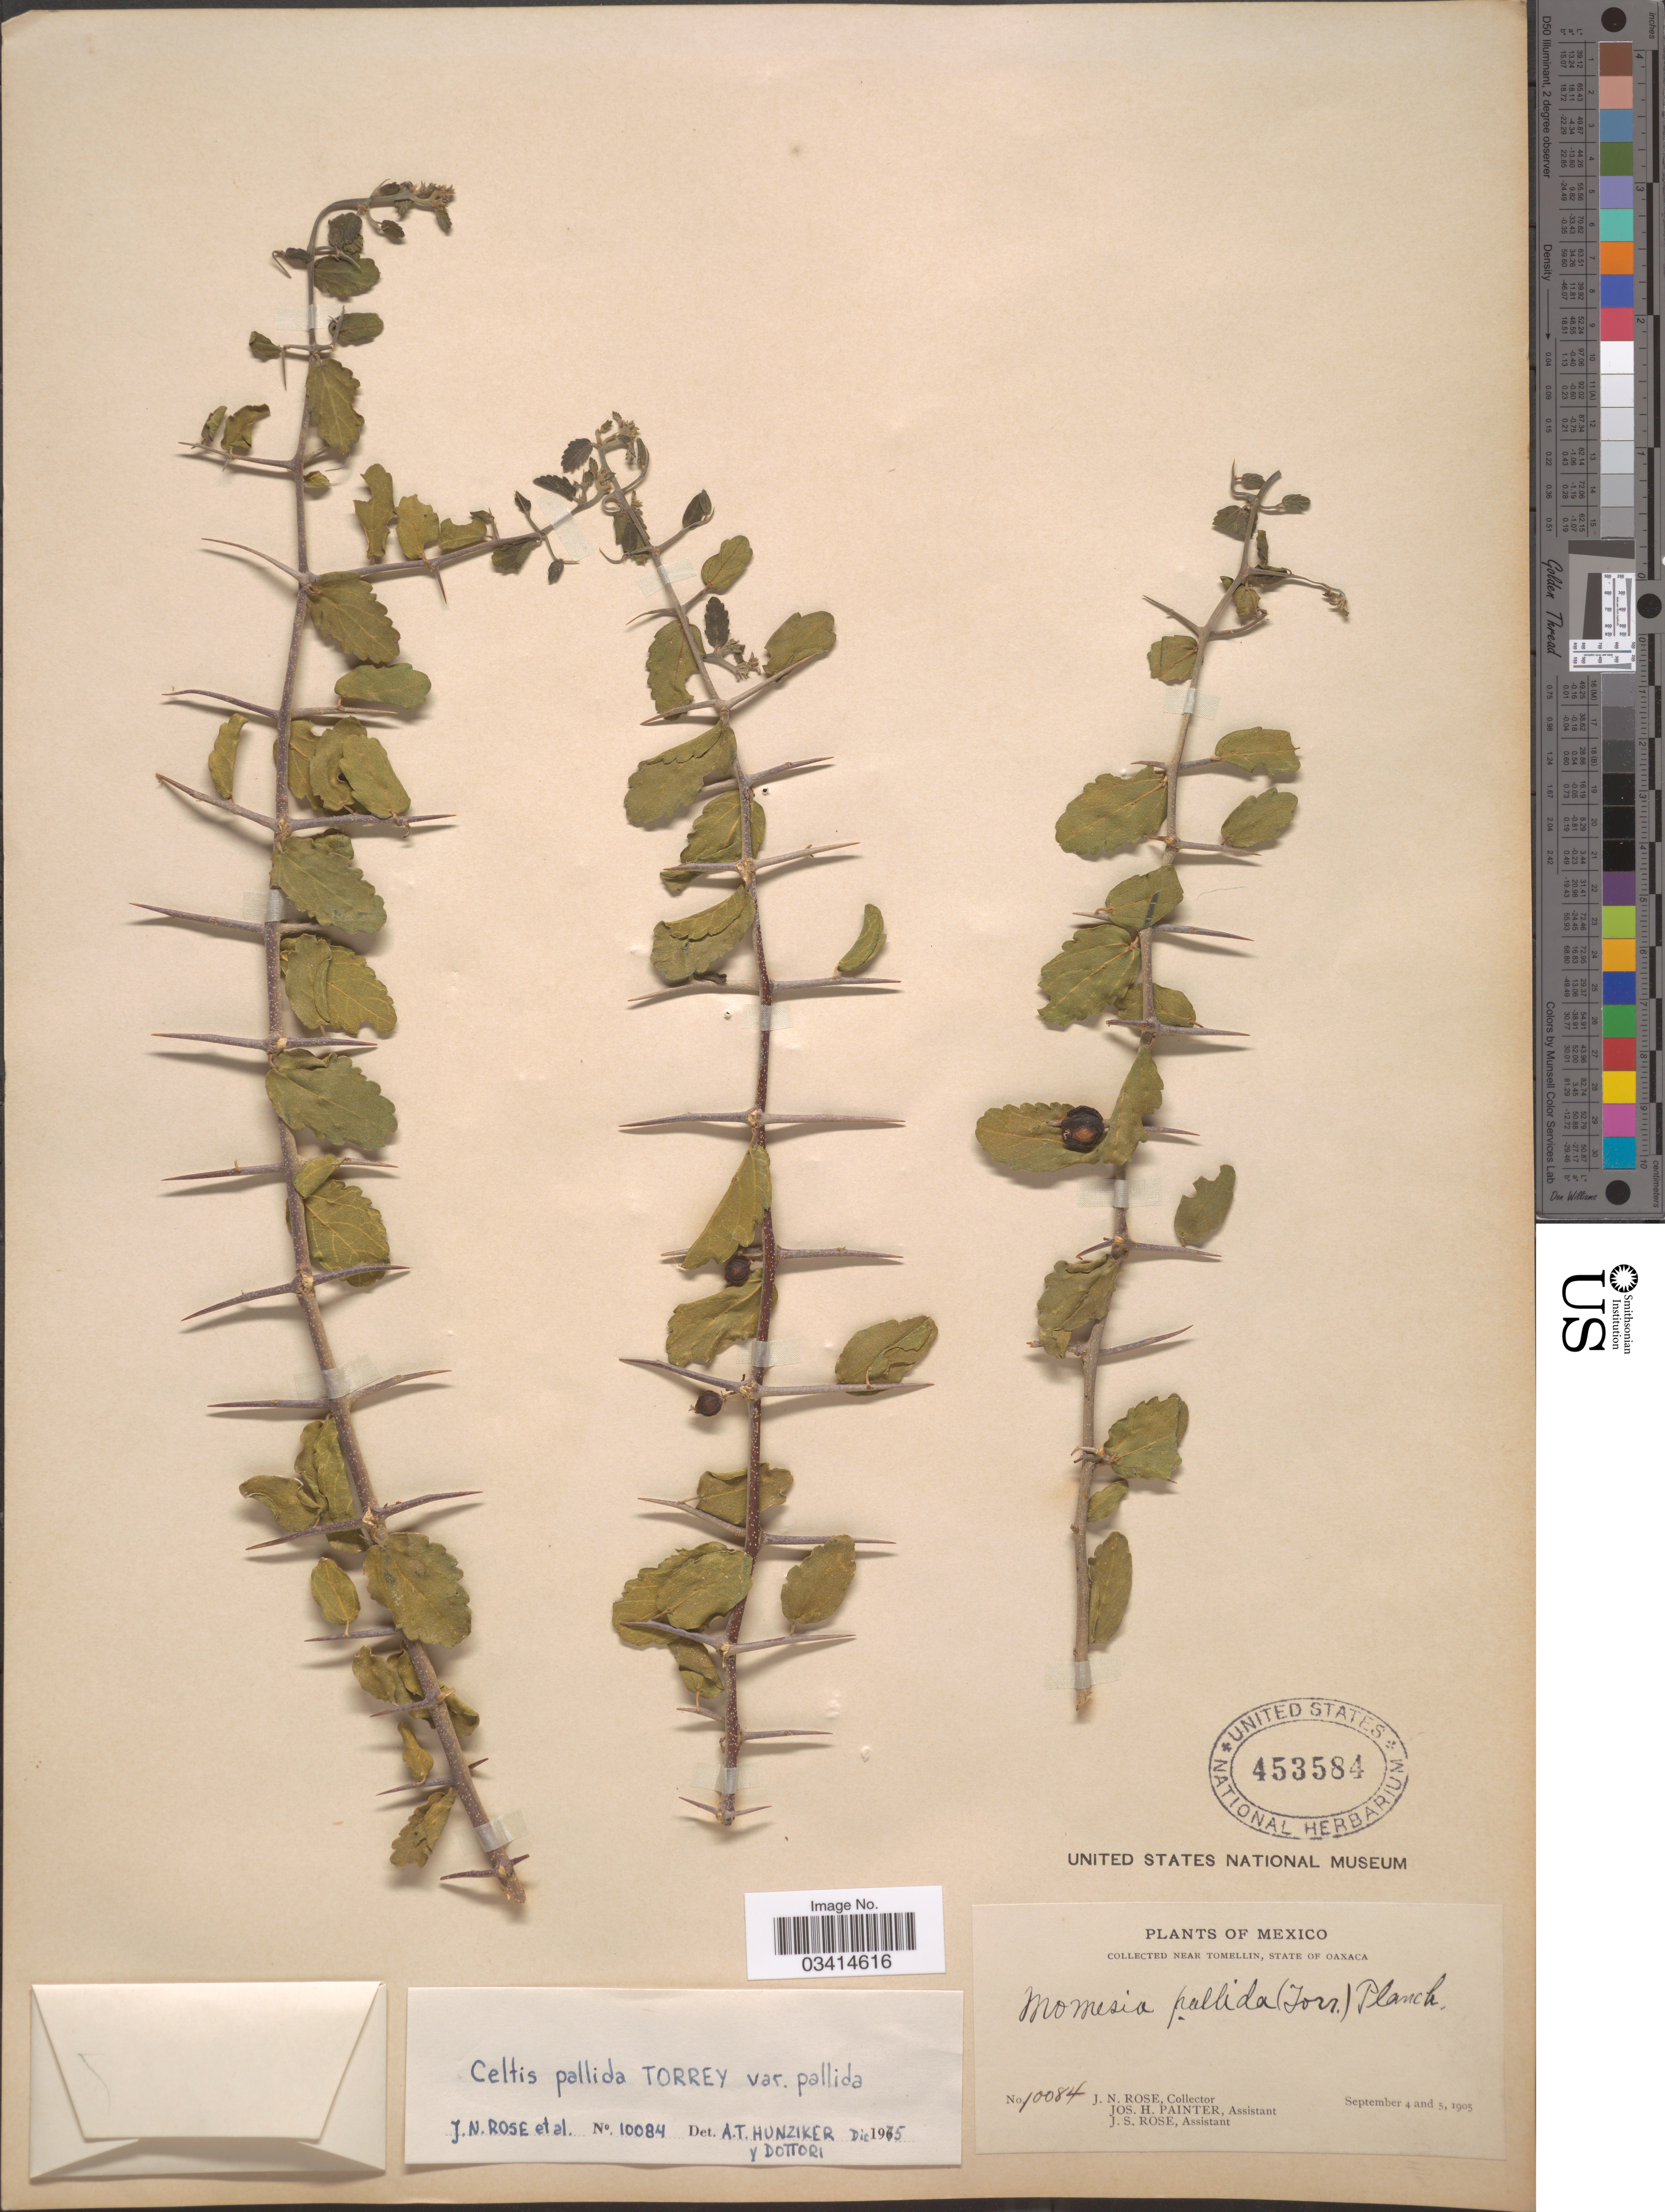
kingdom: Plantae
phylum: Tracheophyta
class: Magnoliopsida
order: Rosales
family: Cannabaceae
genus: Celtis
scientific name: Celtis pallida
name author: Torr. in Emory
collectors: J. N. Rose, J. H. Painter & J. S. Rose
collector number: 10084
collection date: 1905-09-04/1905-09-05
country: Mexico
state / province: Oaxaca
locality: Near Tomellin.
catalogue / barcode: US 453584